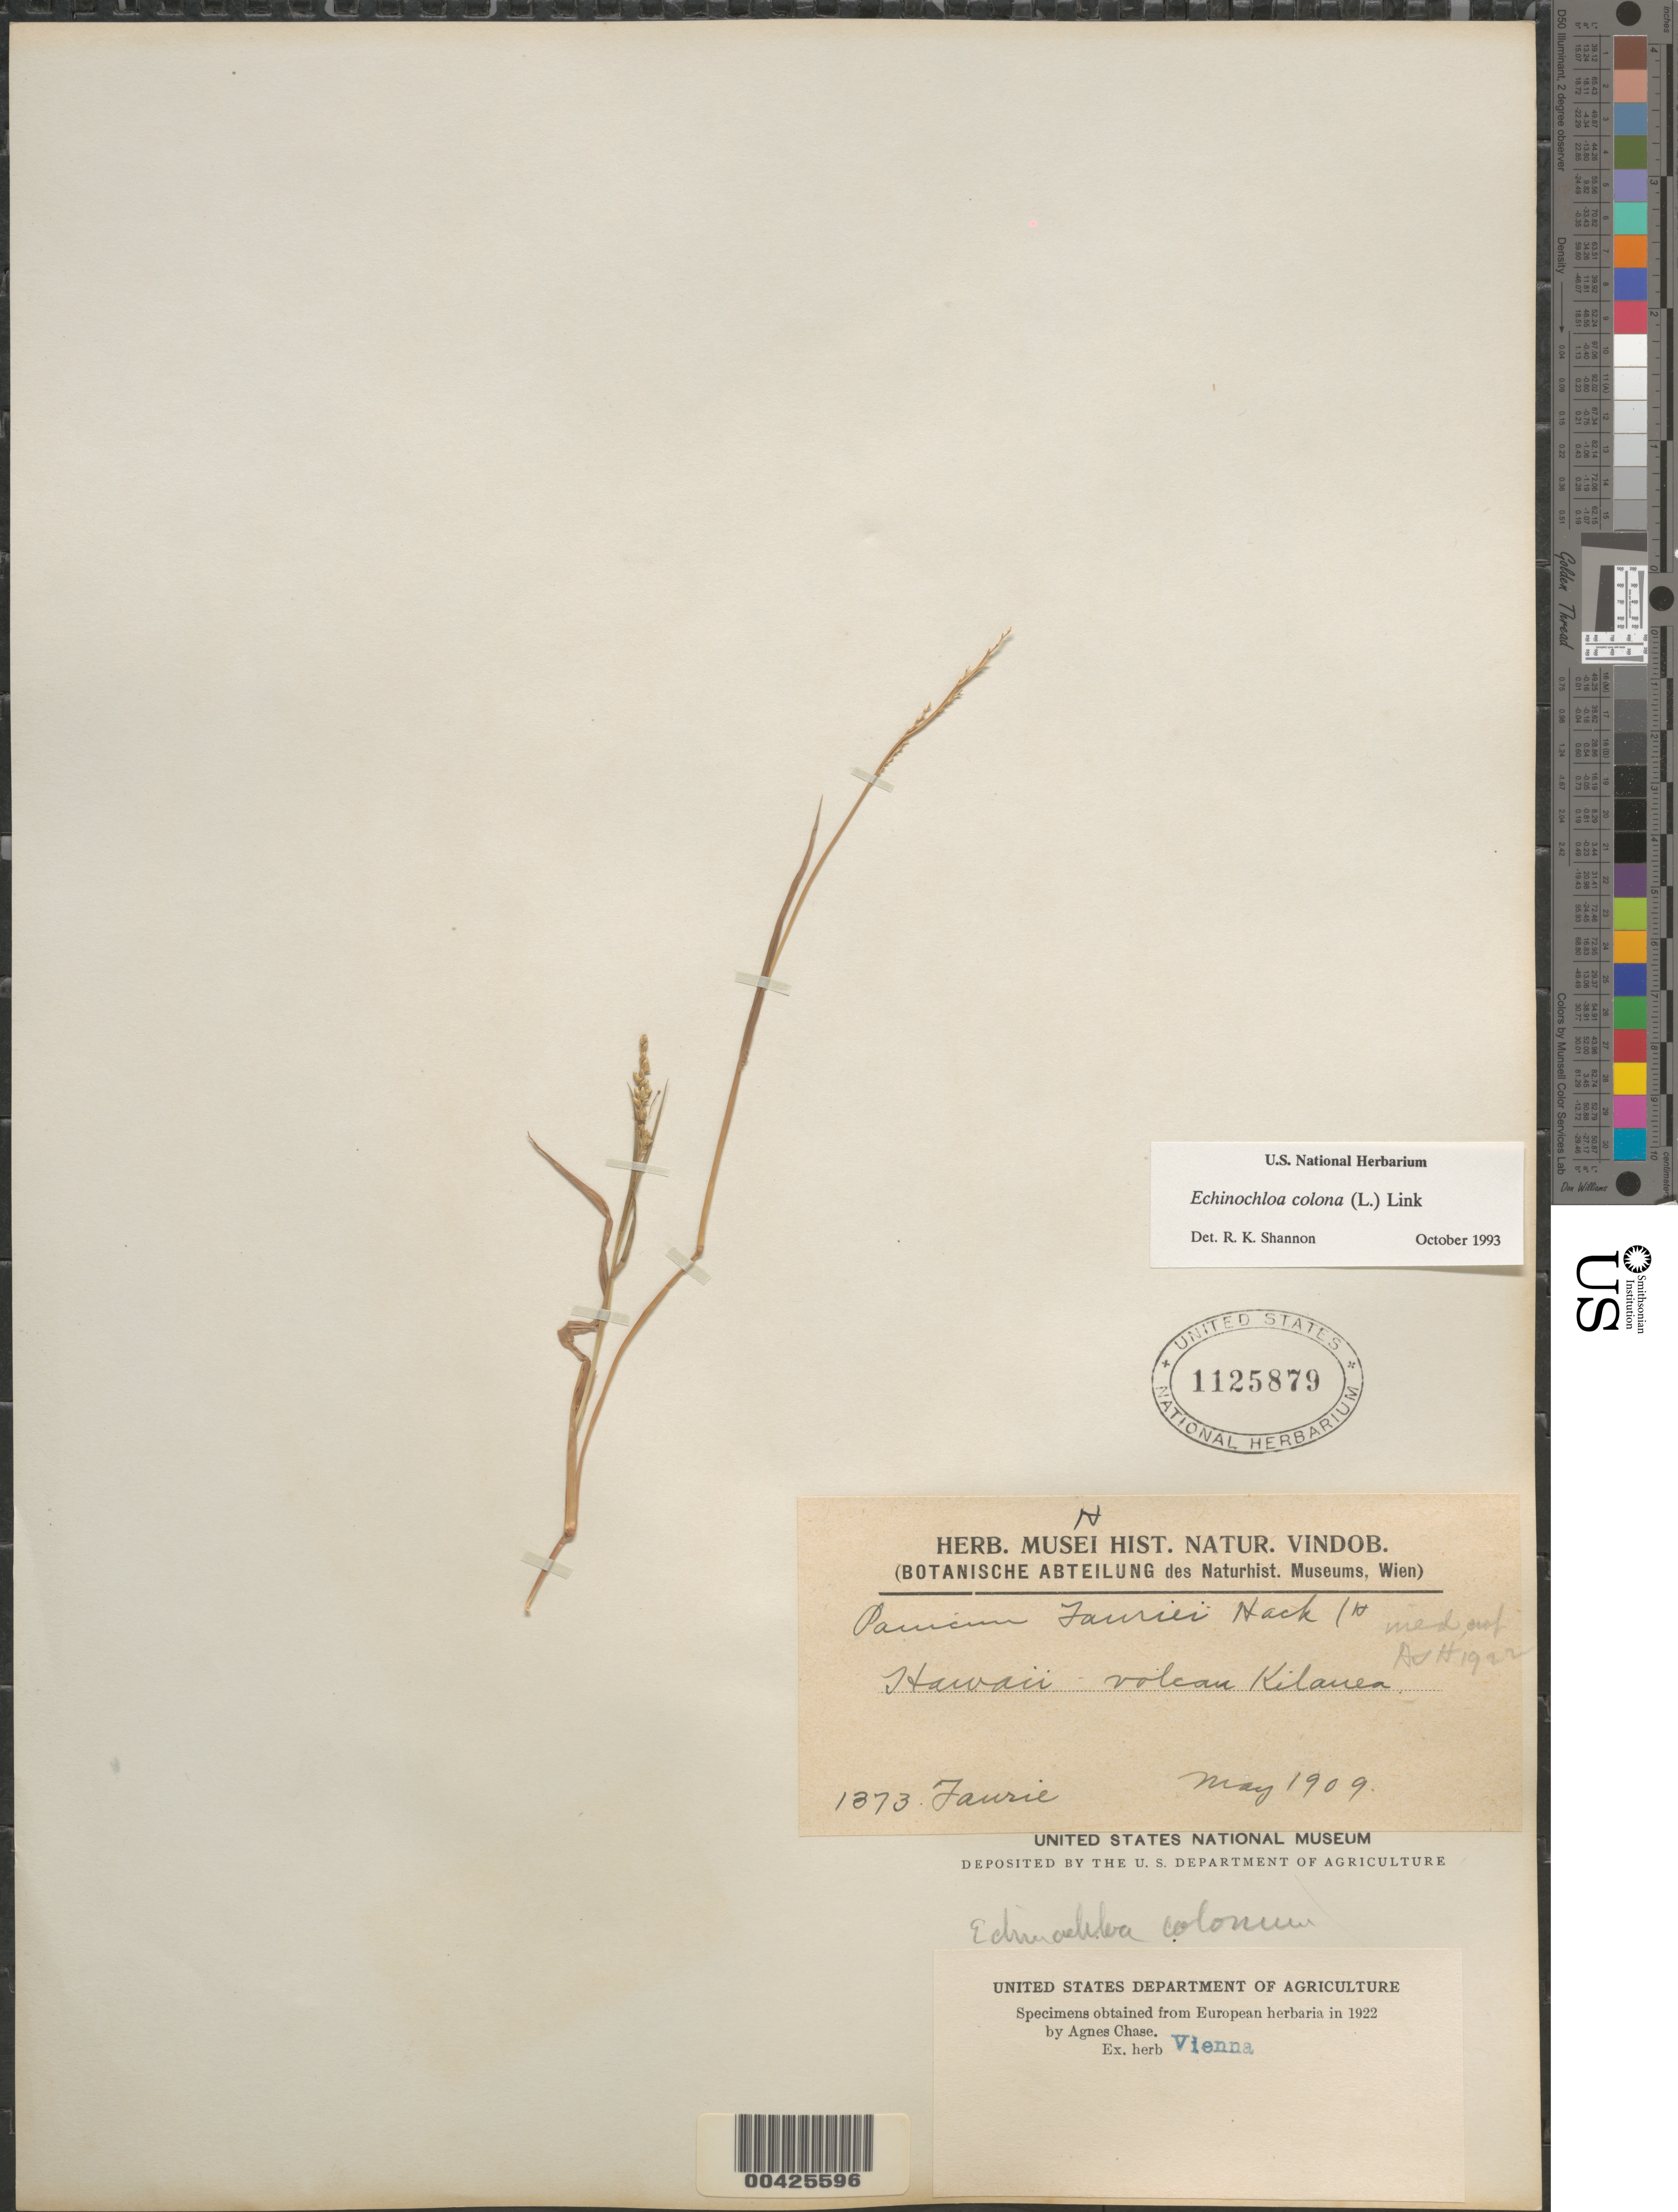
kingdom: Plantae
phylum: Tracheophyta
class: Liliopsida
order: Poales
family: Poaceae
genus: Echinochloa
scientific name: Echinochloa colona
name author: (L.) Link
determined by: Shannon, R. K., (UNITED STATES)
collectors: A. Faurie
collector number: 1373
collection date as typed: May 1909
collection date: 1909-05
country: United States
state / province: Hawaii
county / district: Hawaii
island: Hawaii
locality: Volcau Kilauea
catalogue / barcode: US 1125879